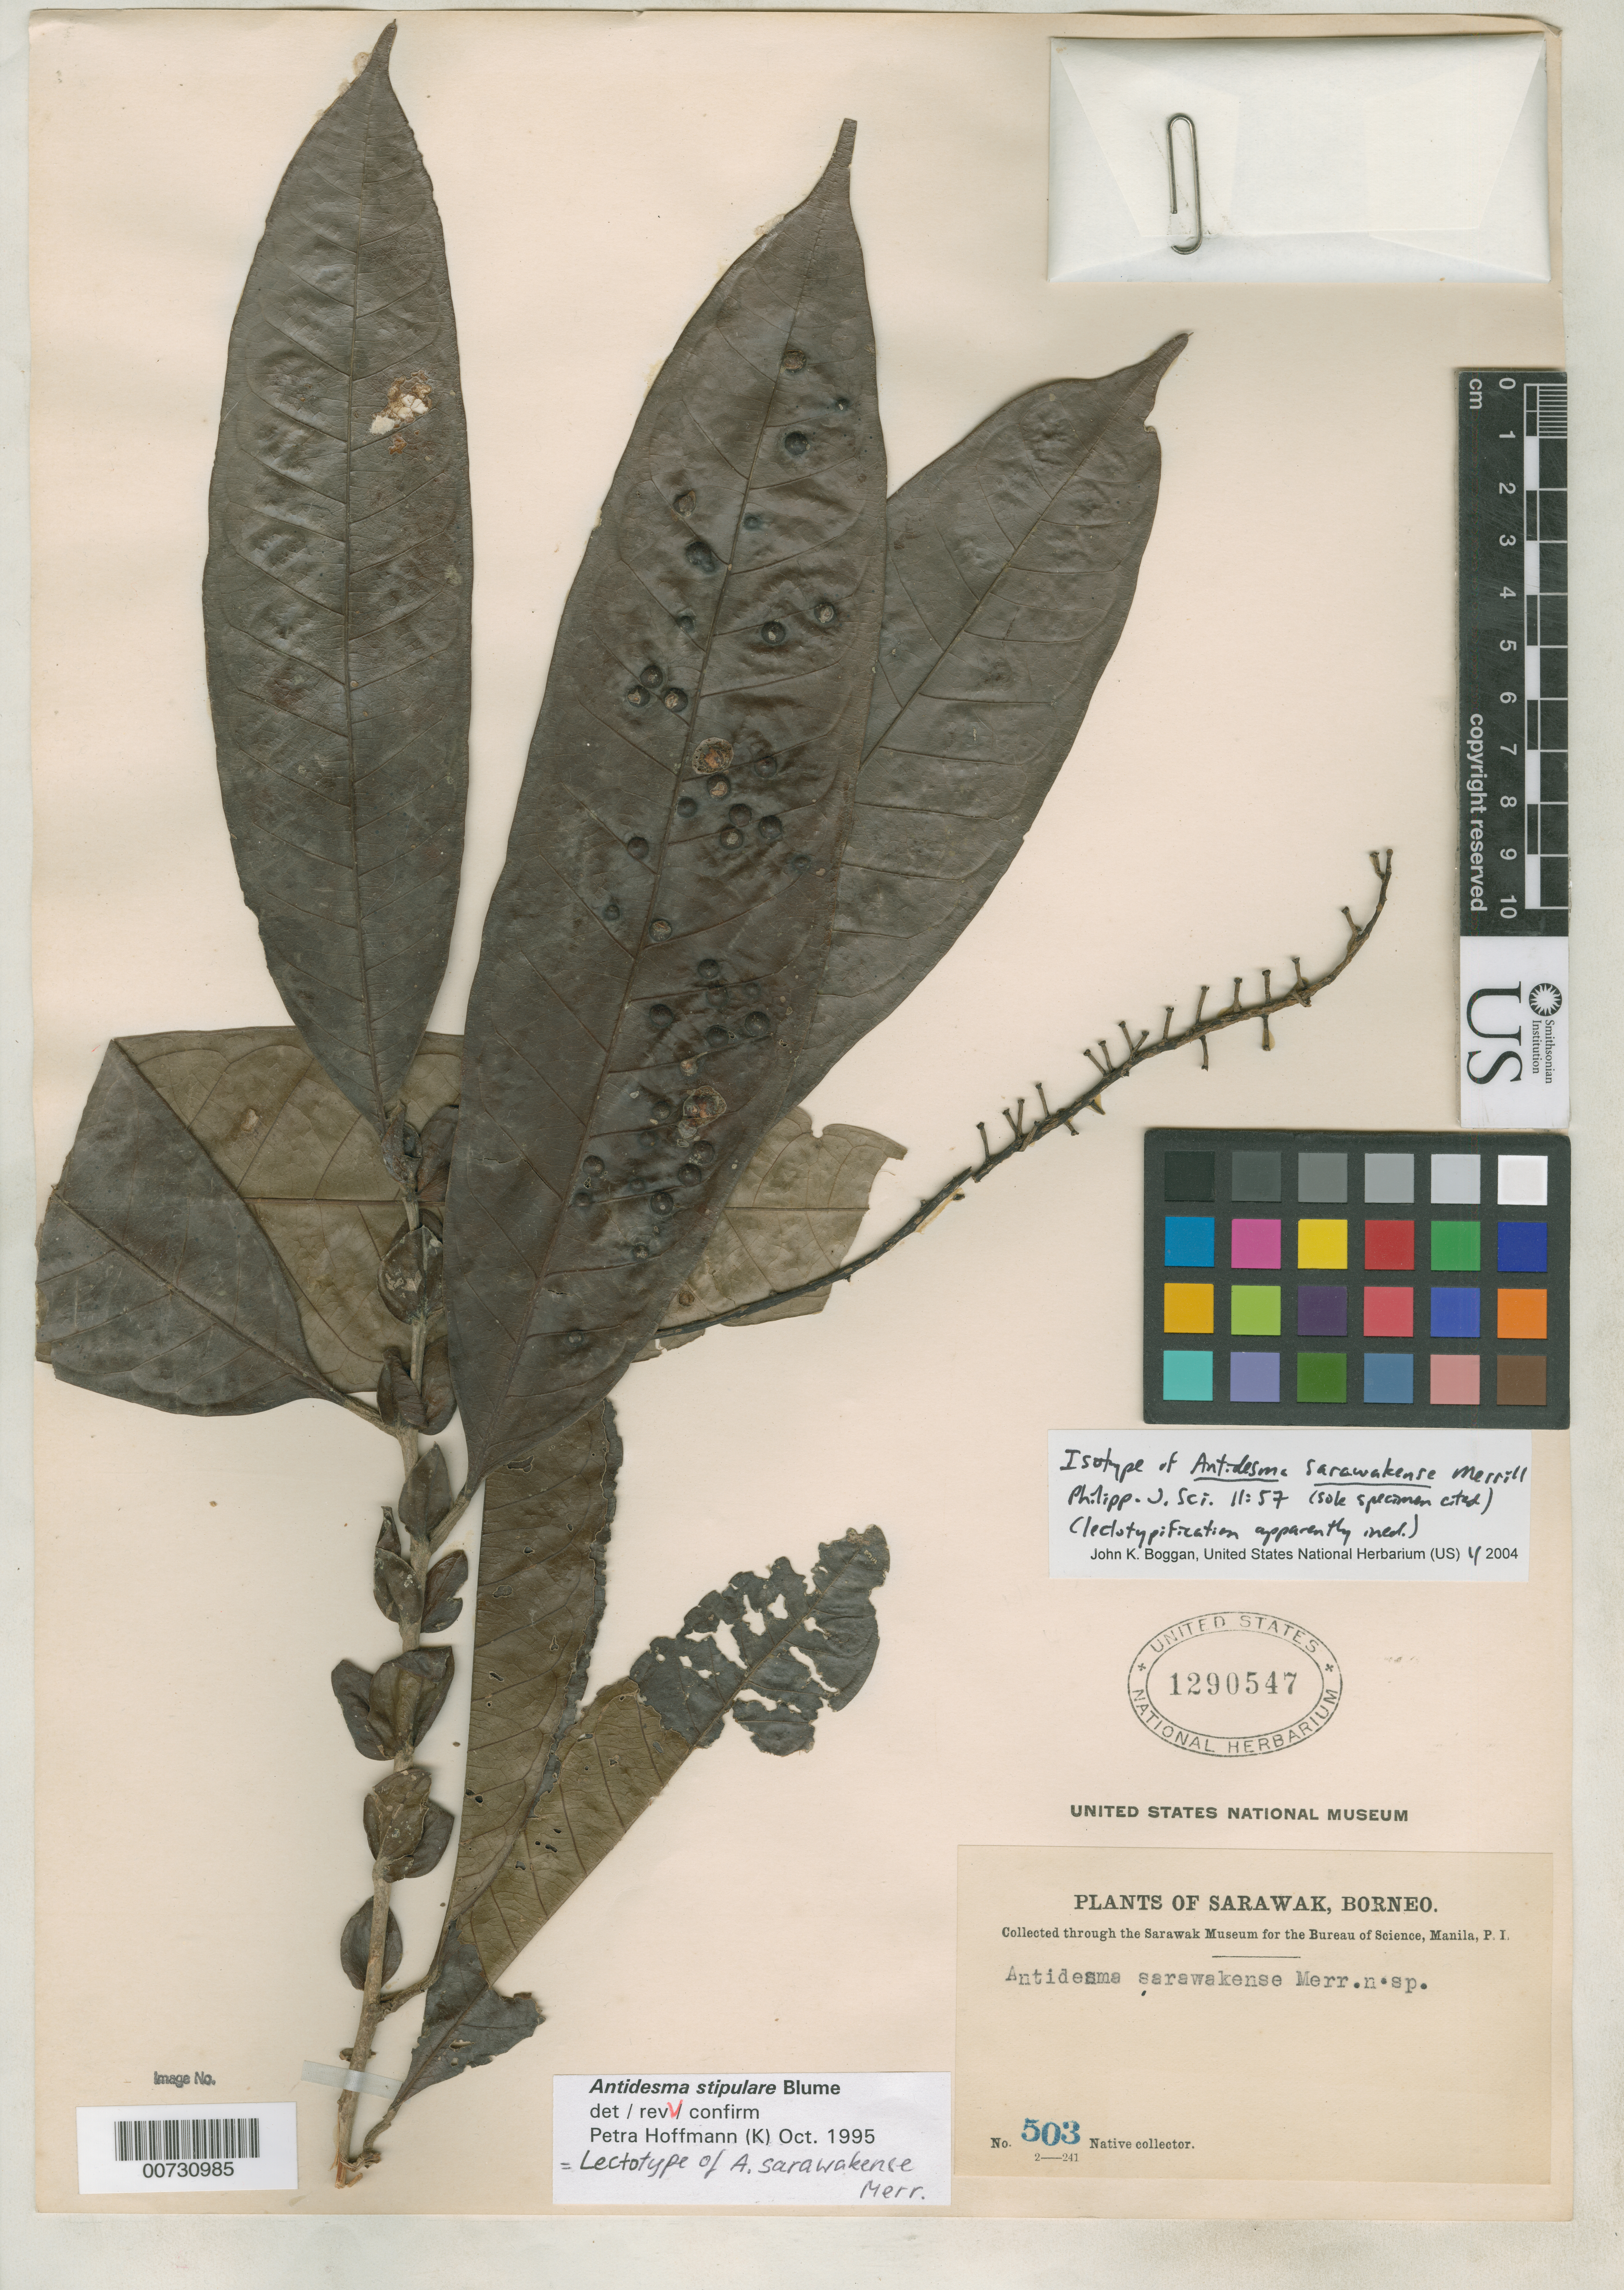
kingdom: Plantae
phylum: Tracheophyta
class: Magnoliopsida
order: Malpighiales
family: Phyllanthaceae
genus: Antidesma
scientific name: Antidesma sarawakense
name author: Merr.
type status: Isotype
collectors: Native collector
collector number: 503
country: Malaysia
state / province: Sabah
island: Borneo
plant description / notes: Annotated as lectotype of Antidesma sarawakense Merrill by P. Hoffmann, 1995.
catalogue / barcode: US 1290547